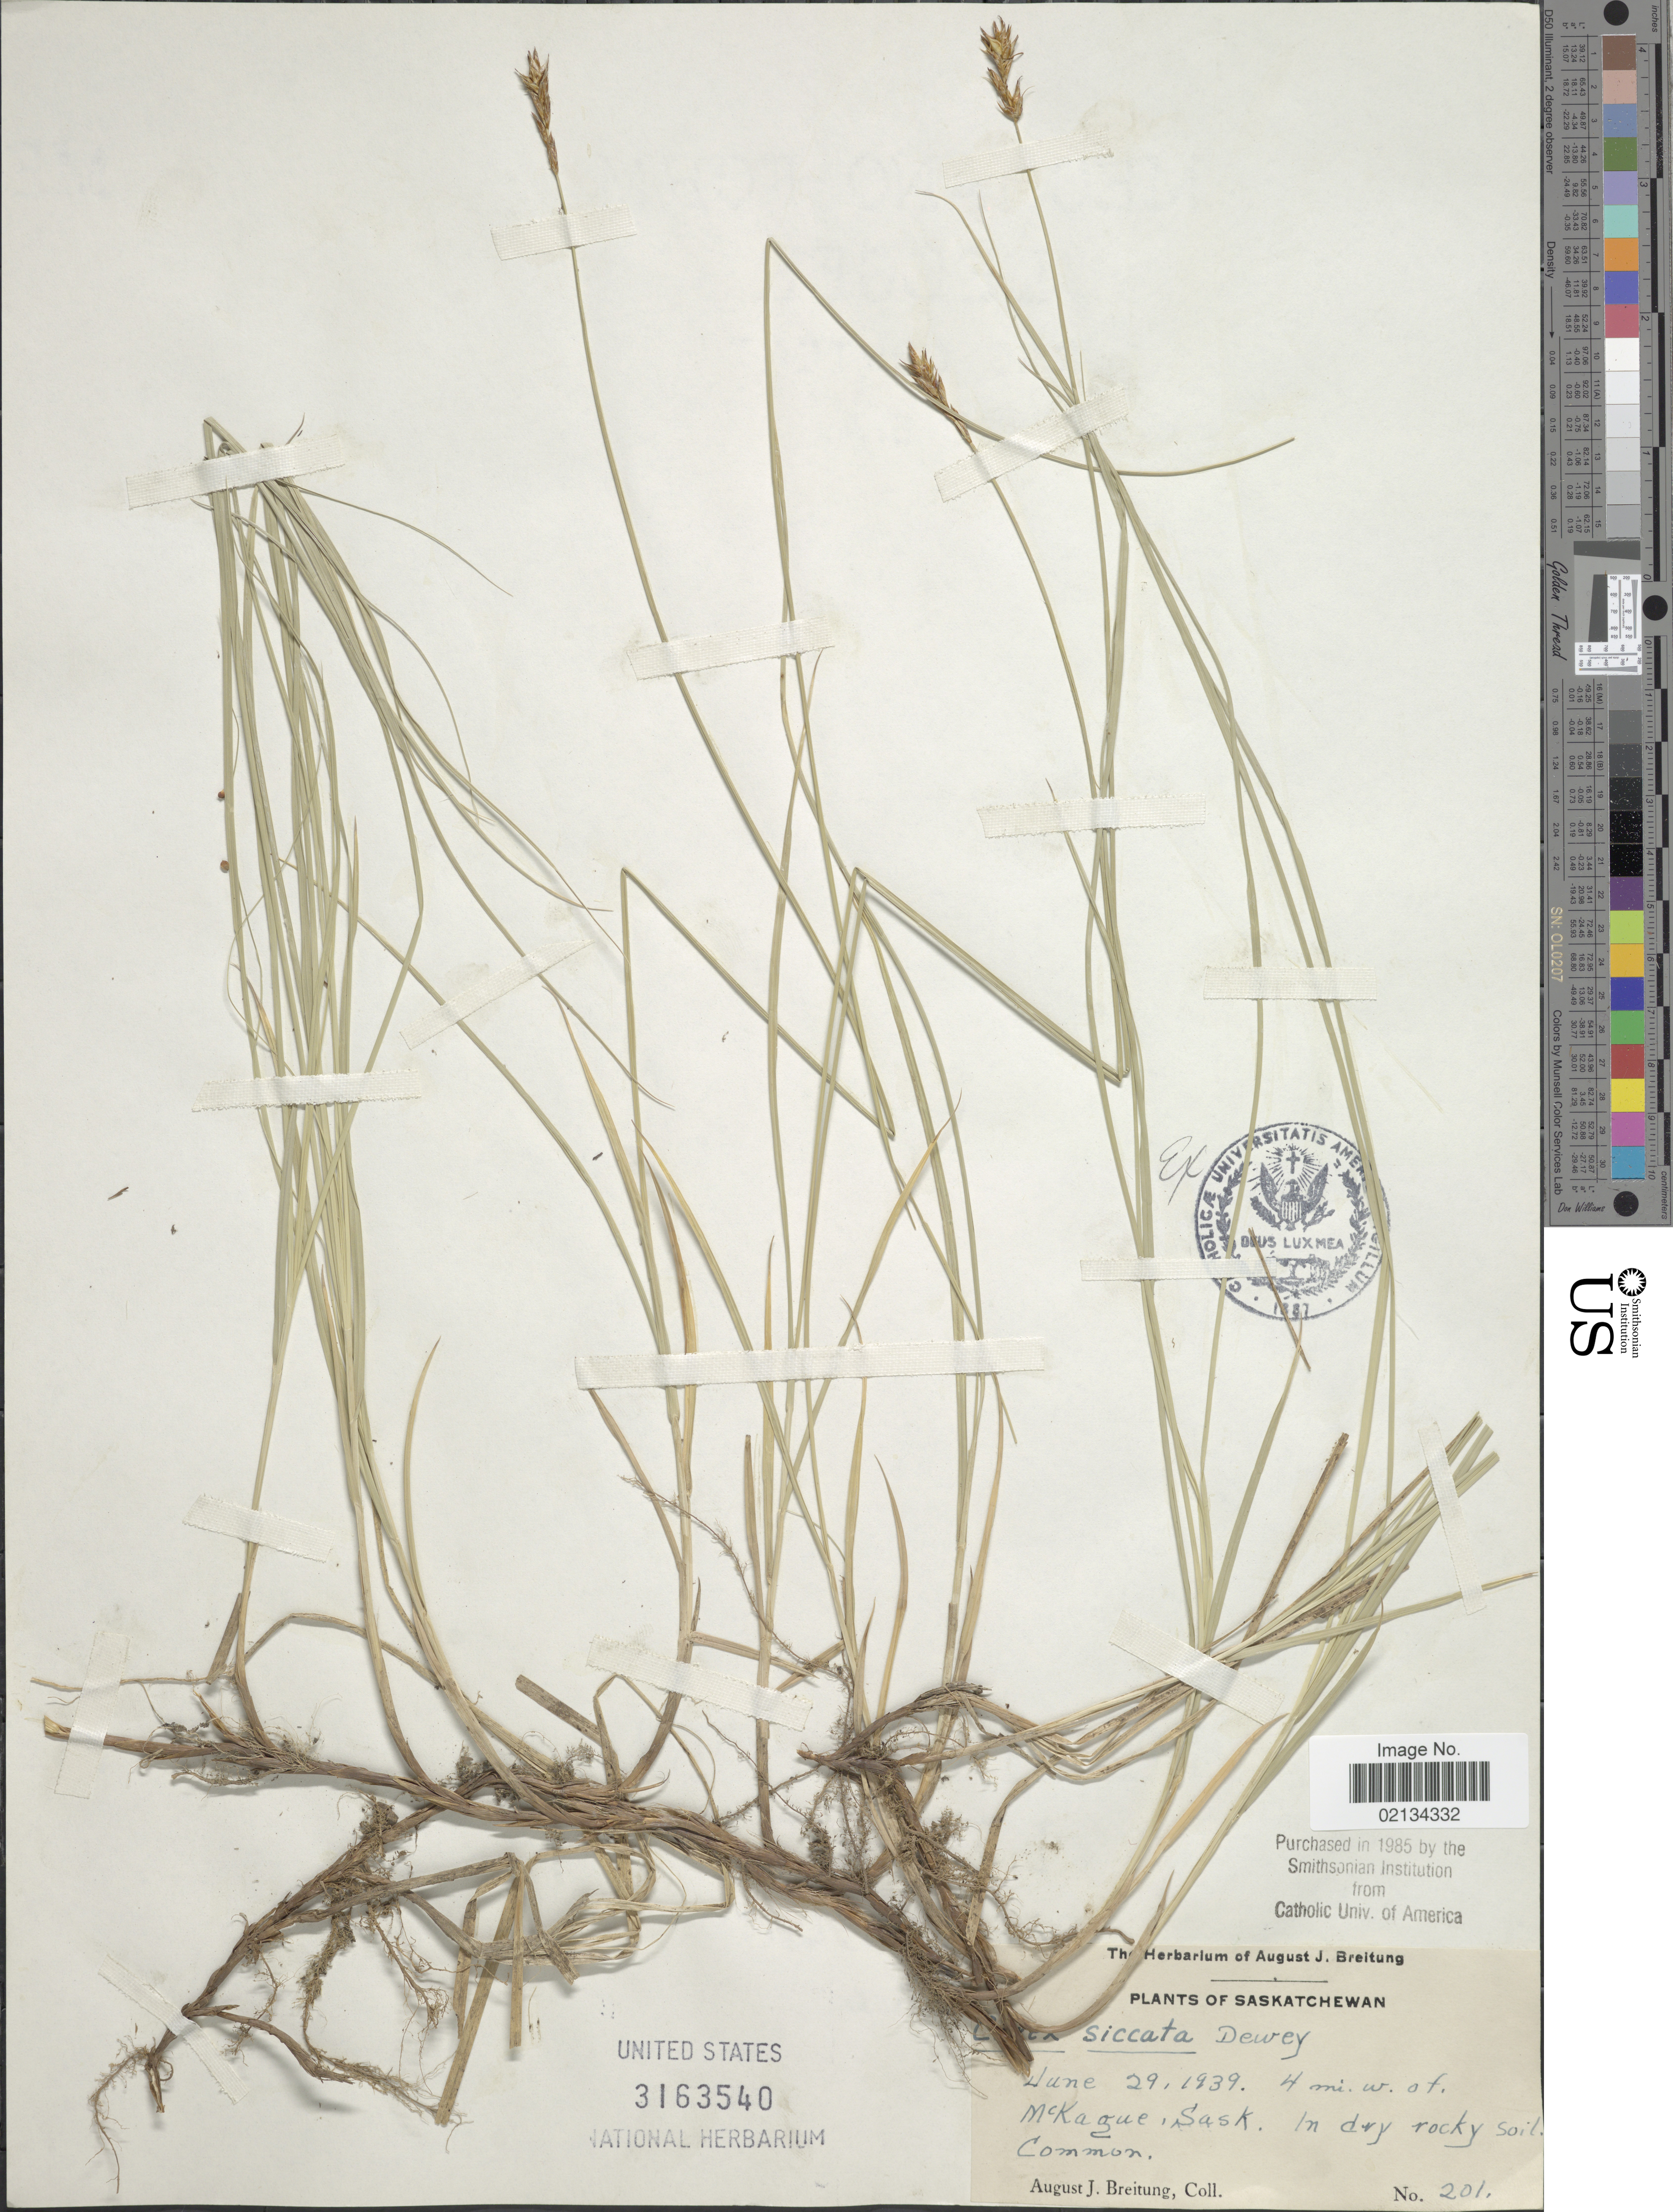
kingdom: Plantae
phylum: Tracheophyta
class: Liliopsida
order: Poales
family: Cyperaceae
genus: Carex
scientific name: Carex siccata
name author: Dewey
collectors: A. Breitung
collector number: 201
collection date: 1939-06-29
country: Canada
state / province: Saskatchewan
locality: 4 mi. w. of McKague, in dry rocky soil.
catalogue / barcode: US 3163540